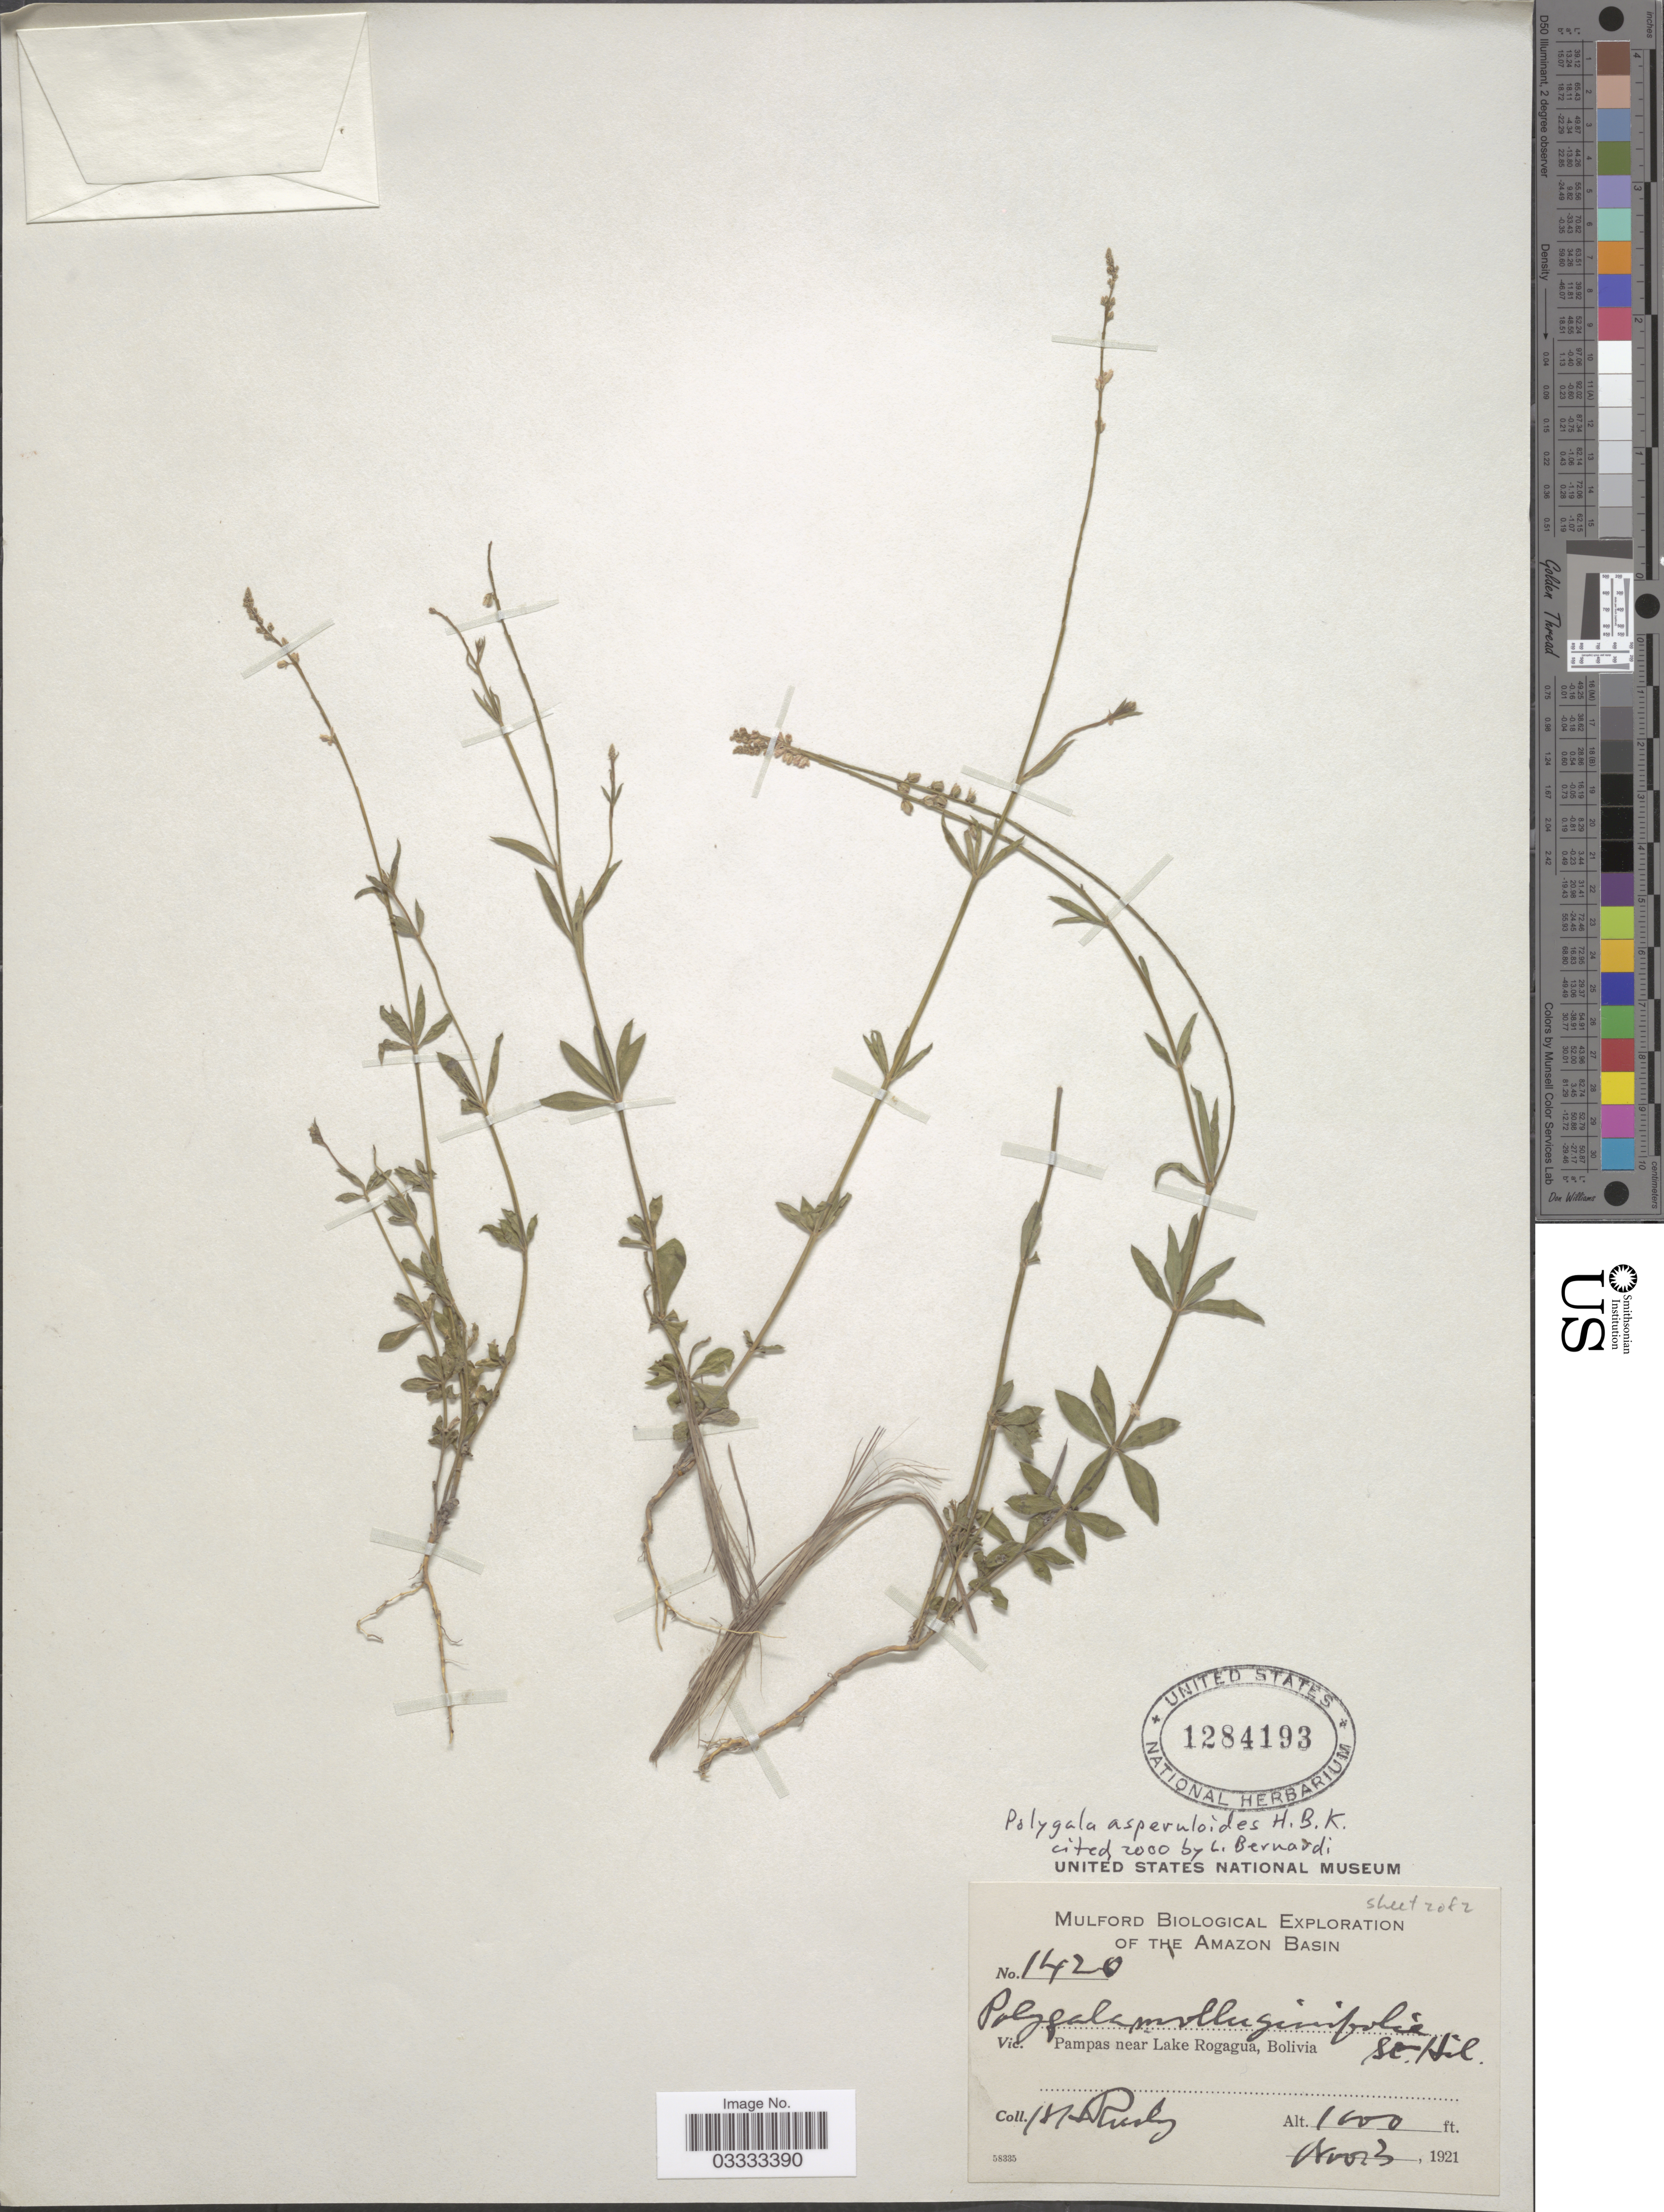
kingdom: Plantae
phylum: Tracheophyta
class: Magnoliopsida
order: Fabales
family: Polygalaceae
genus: Polygala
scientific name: Polygala asperuloides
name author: Kunth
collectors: H. H. Rusby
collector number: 1420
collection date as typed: Nov. 3, 1921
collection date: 1921-11-03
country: Bolivia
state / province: Beni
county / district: José Ballivián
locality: Pampas near Lake Rogagua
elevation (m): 305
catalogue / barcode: US 1284193